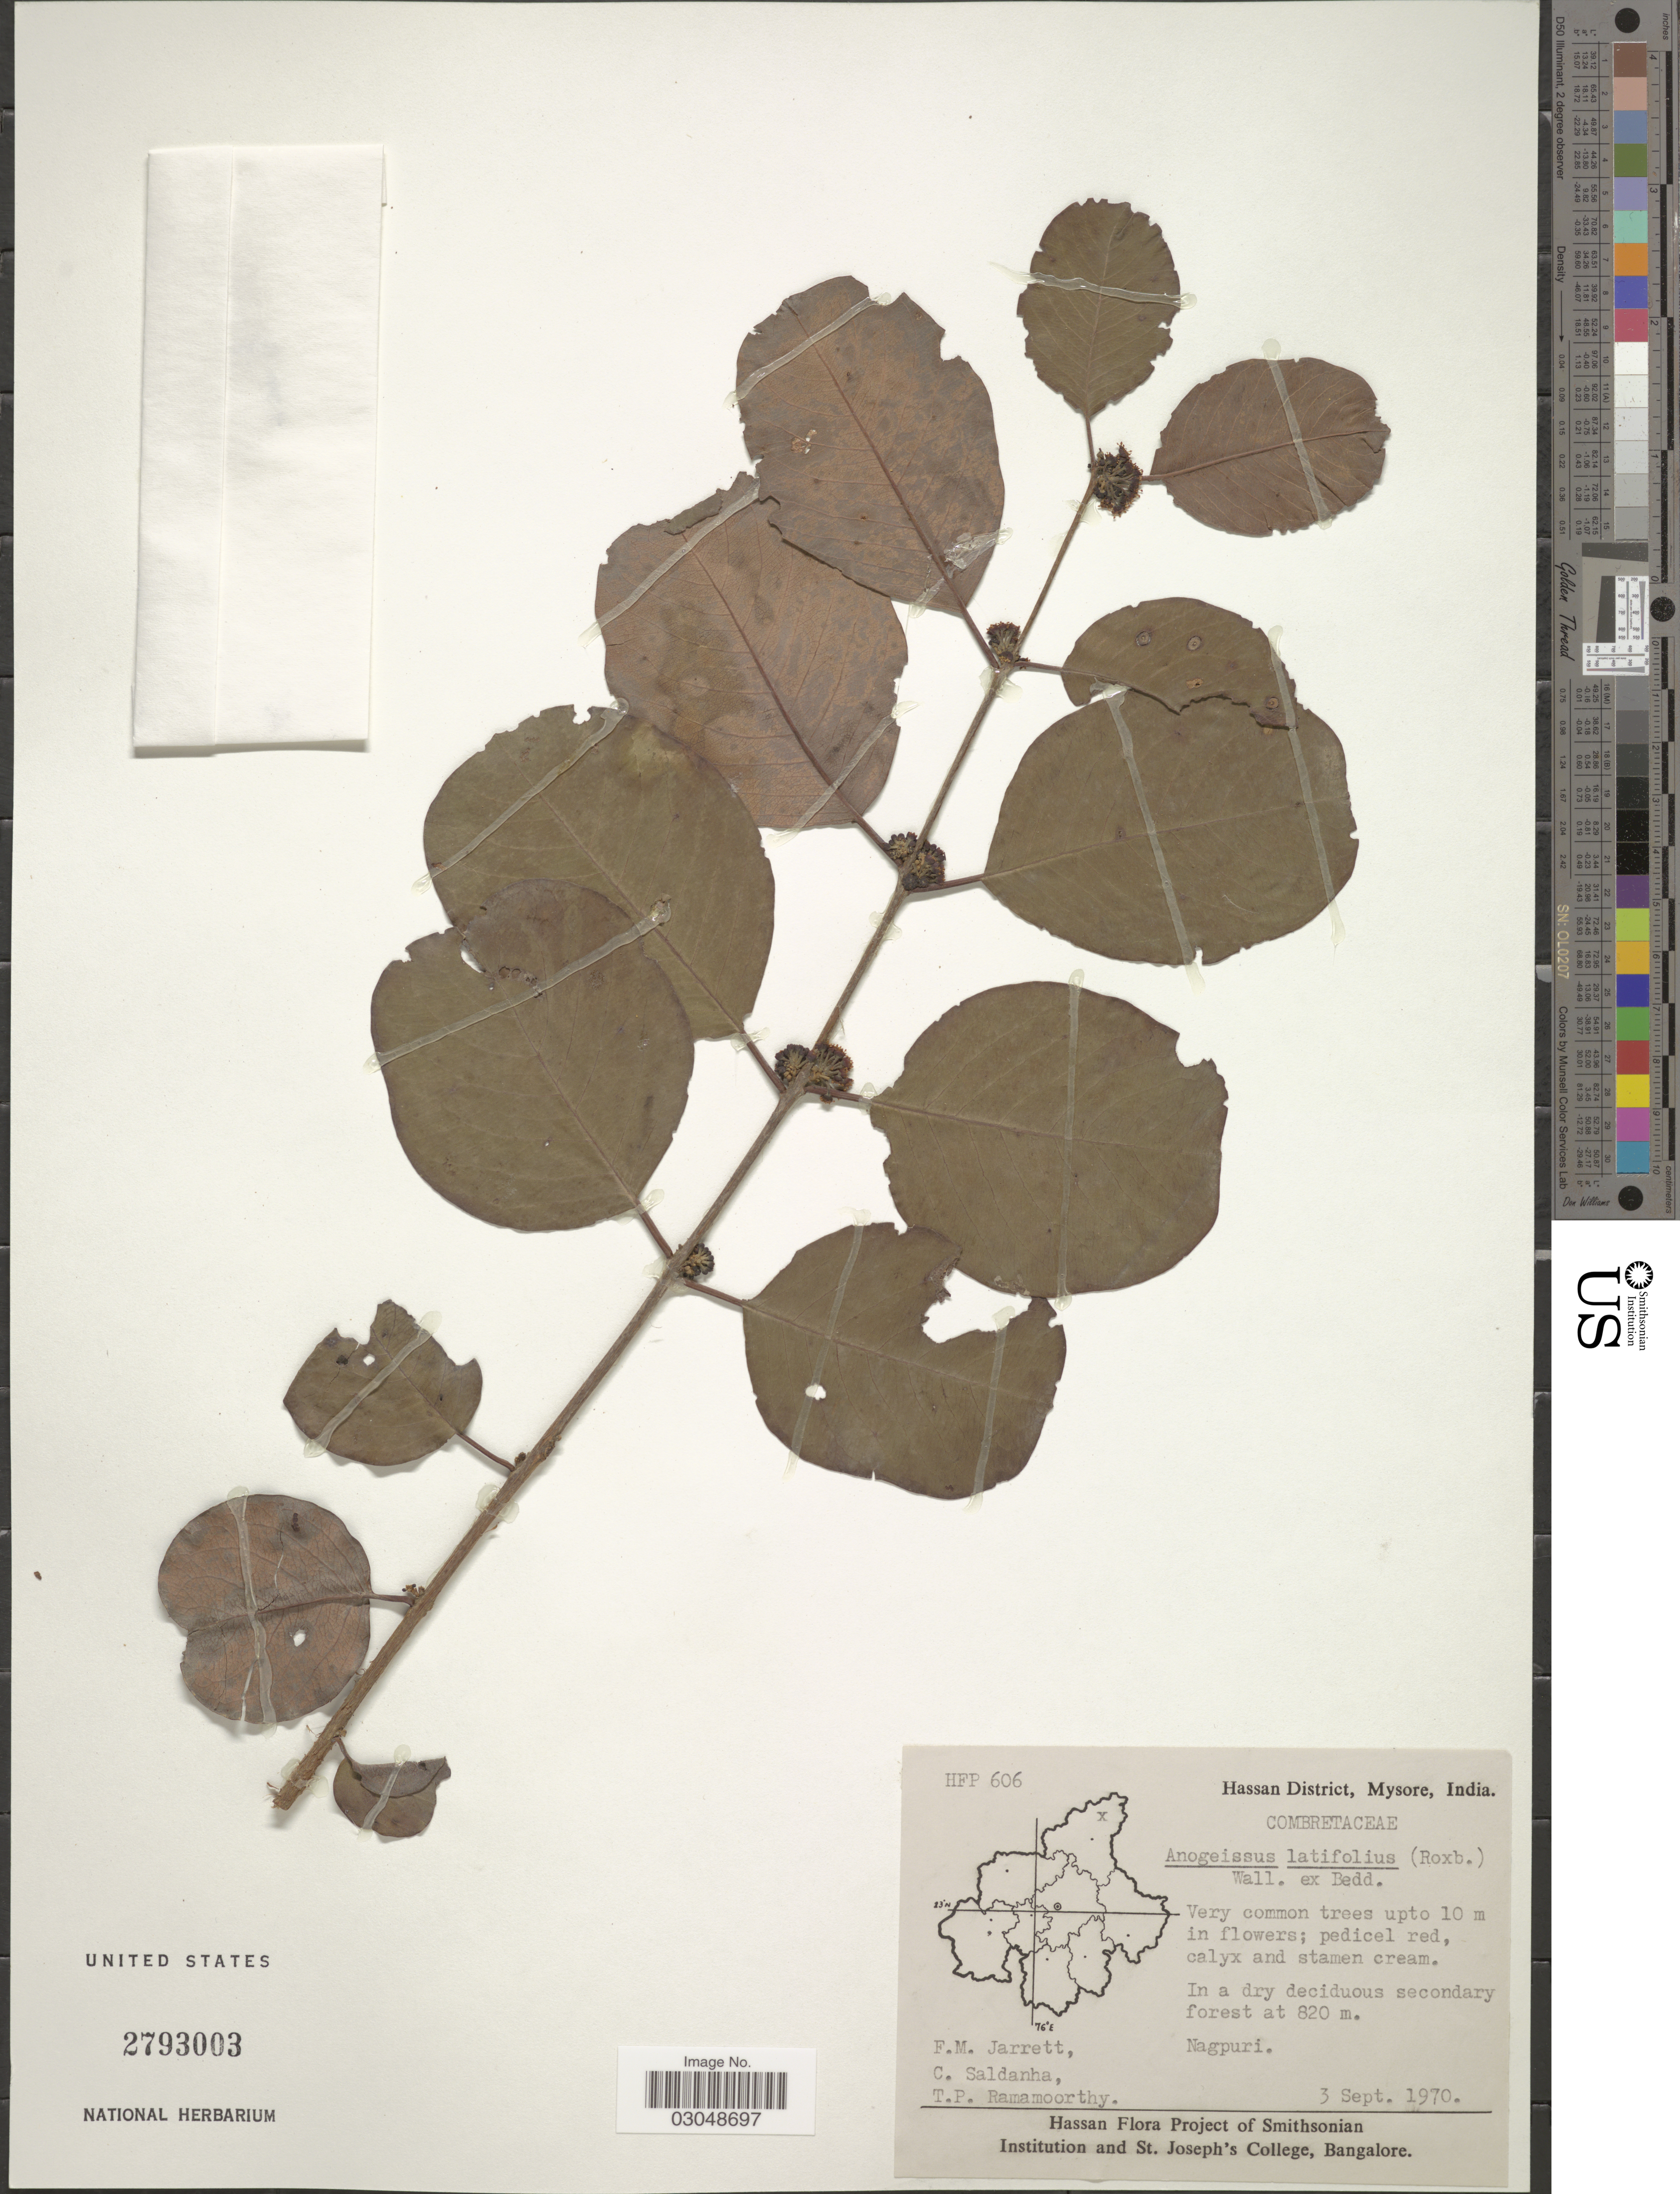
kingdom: Plantae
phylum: Tracheophyta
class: Magnoliopsida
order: Myrtales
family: Combretaceae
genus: Anogeissus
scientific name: Anogeissus latifolia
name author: (Roxb. ex DC.) Wall. ex Guill. & Perr.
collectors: F. M. Jarrett, C. J. Saldanha & T. P. Ramamoorthy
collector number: HFP 606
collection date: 1970-09-03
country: India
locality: Hassan District, Mysore. Nagpuri.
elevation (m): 820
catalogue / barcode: US 2793003